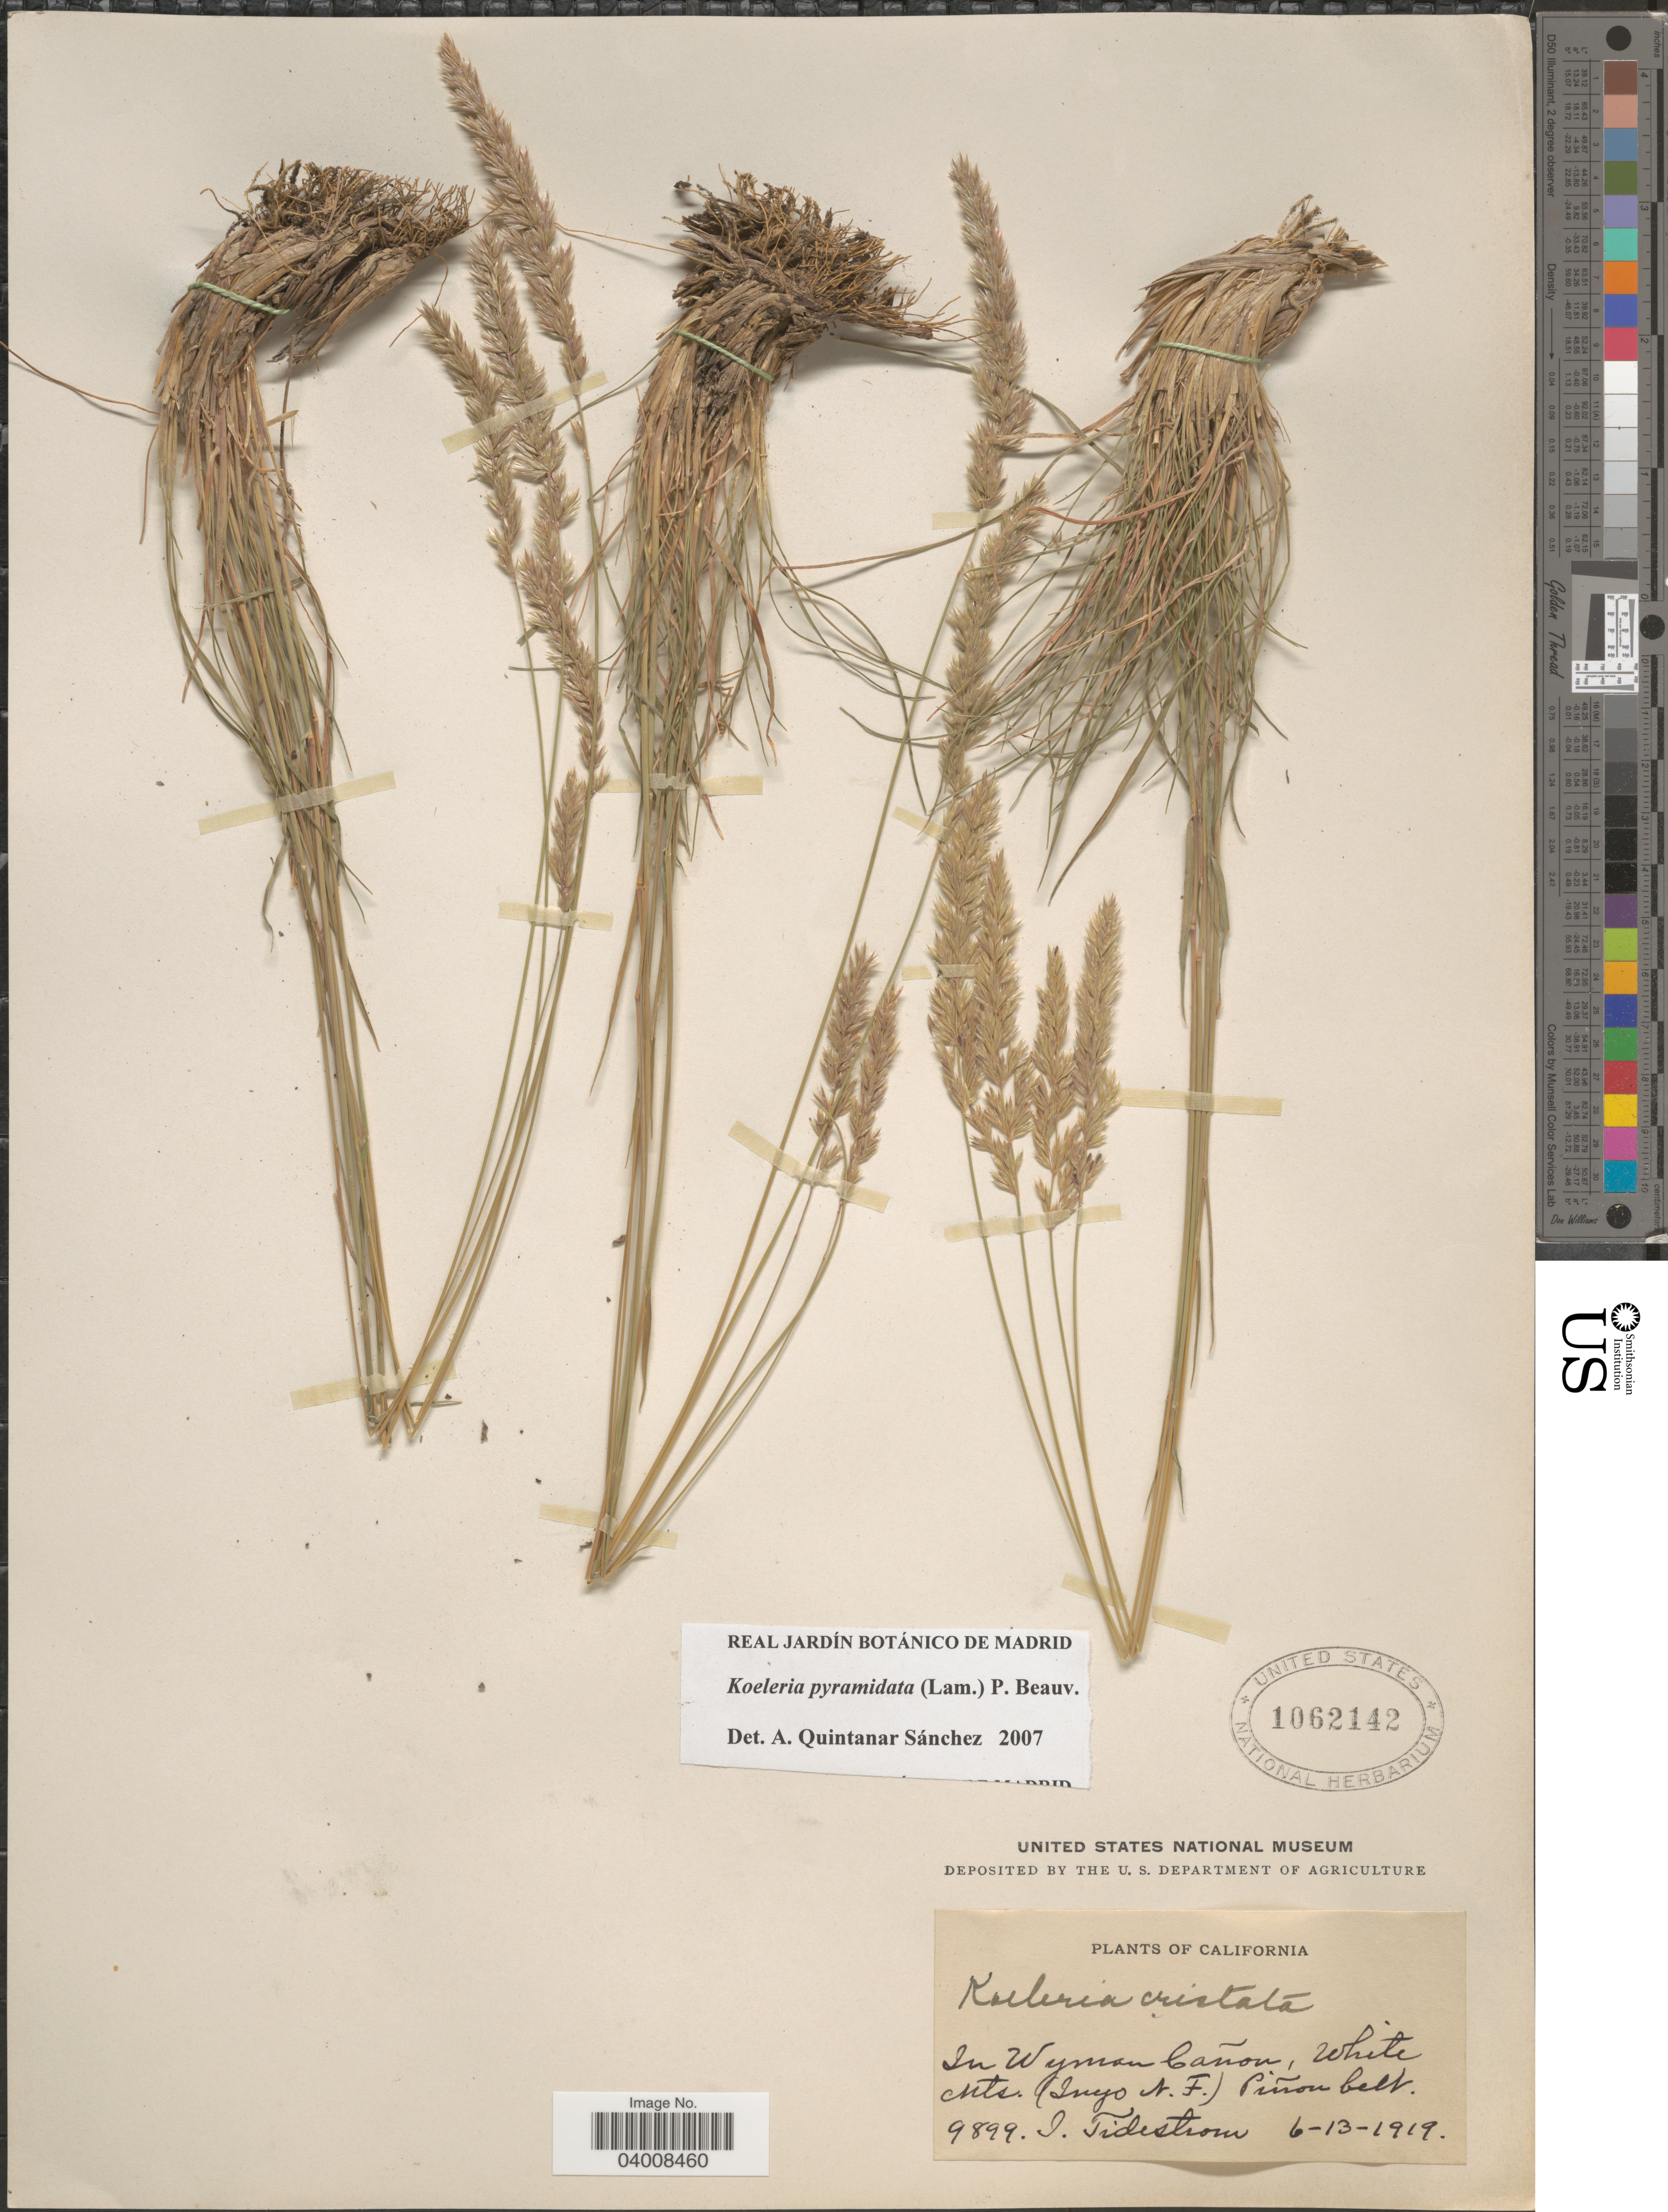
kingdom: Plantae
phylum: Tracheophyta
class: Liliopsida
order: Poales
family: Poaceae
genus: Koeleria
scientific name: Koeleria pyramidata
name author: (Lam.) P. Beauv.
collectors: I. F. Tidestrom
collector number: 9899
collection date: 1919-06-13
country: United States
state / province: California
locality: In Wyman Cañon, White Mts. (Inyo N.F.) Piñon belt.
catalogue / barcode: US 1062142